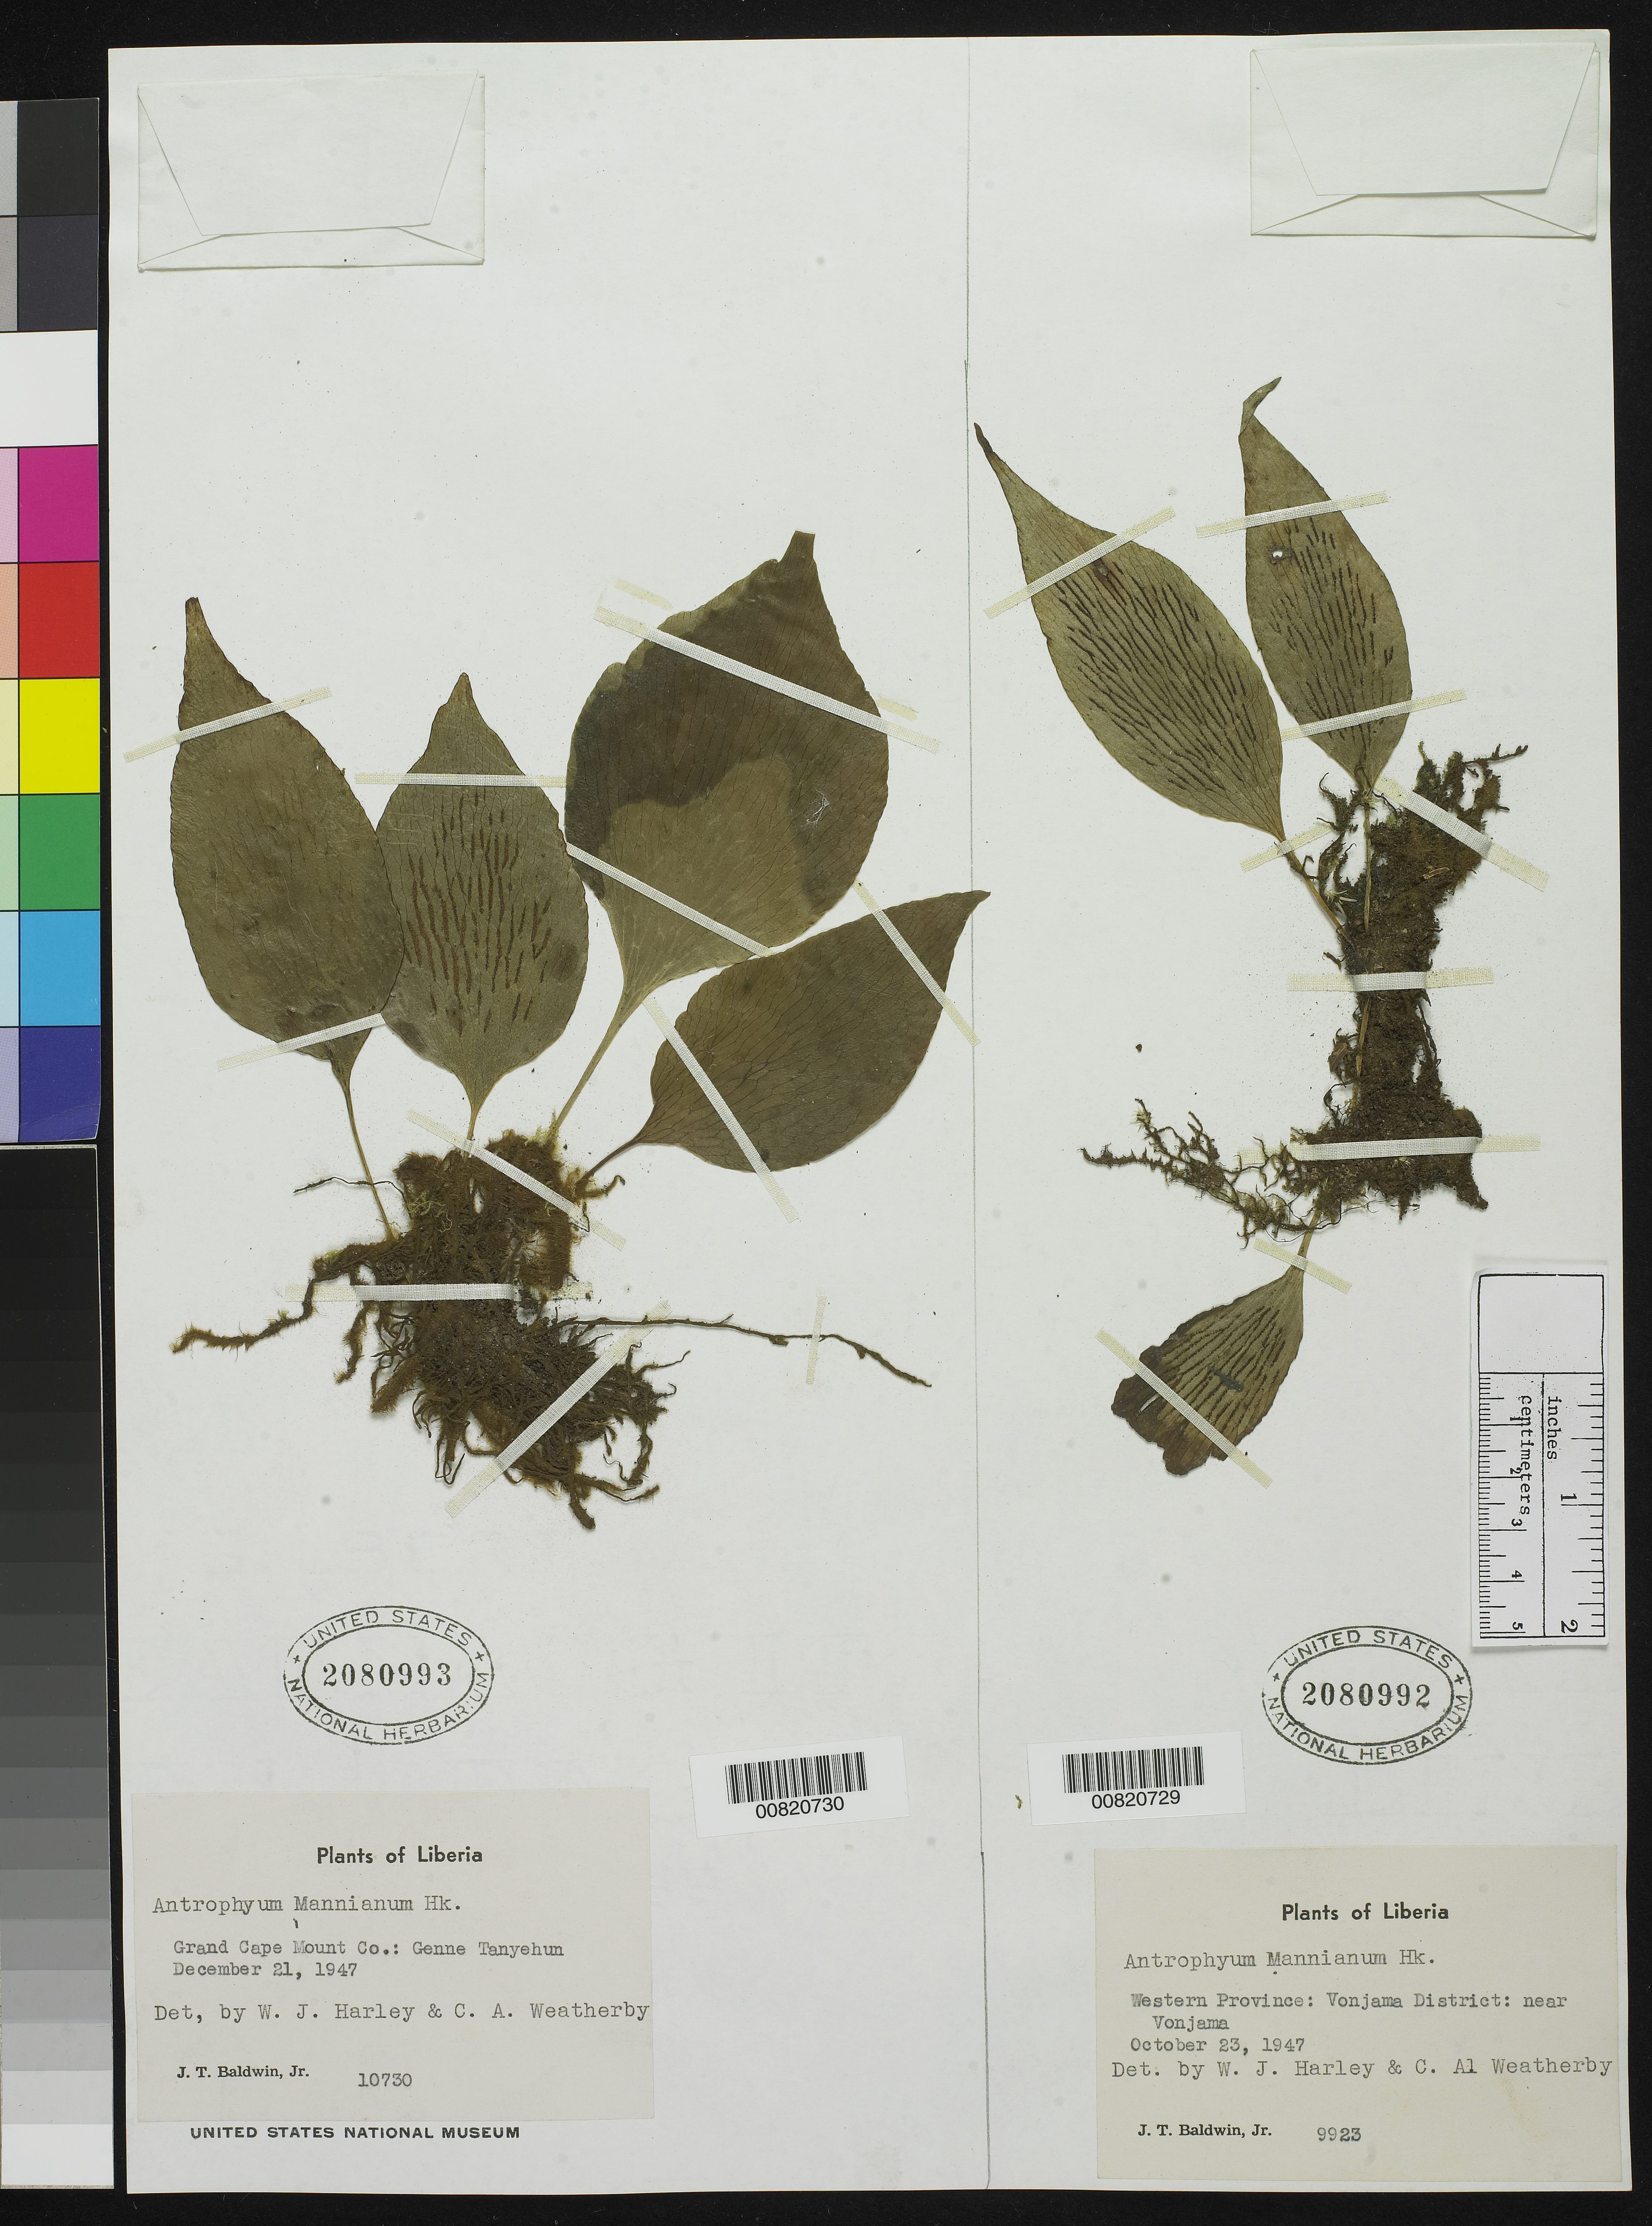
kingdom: Plantae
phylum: Tracheophyta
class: Polypodiopsida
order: Polypodiales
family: Pteridaceae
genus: Antrophyum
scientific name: Antrophyum mannianum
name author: Hook.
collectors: J. T. Baldwin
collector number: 9923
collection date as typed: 23 Oct 1947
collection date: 1947-10-23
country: Liberia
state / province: Lofa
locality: Western Province: Vonjama District, near Vonjama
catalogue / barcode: US 2080992